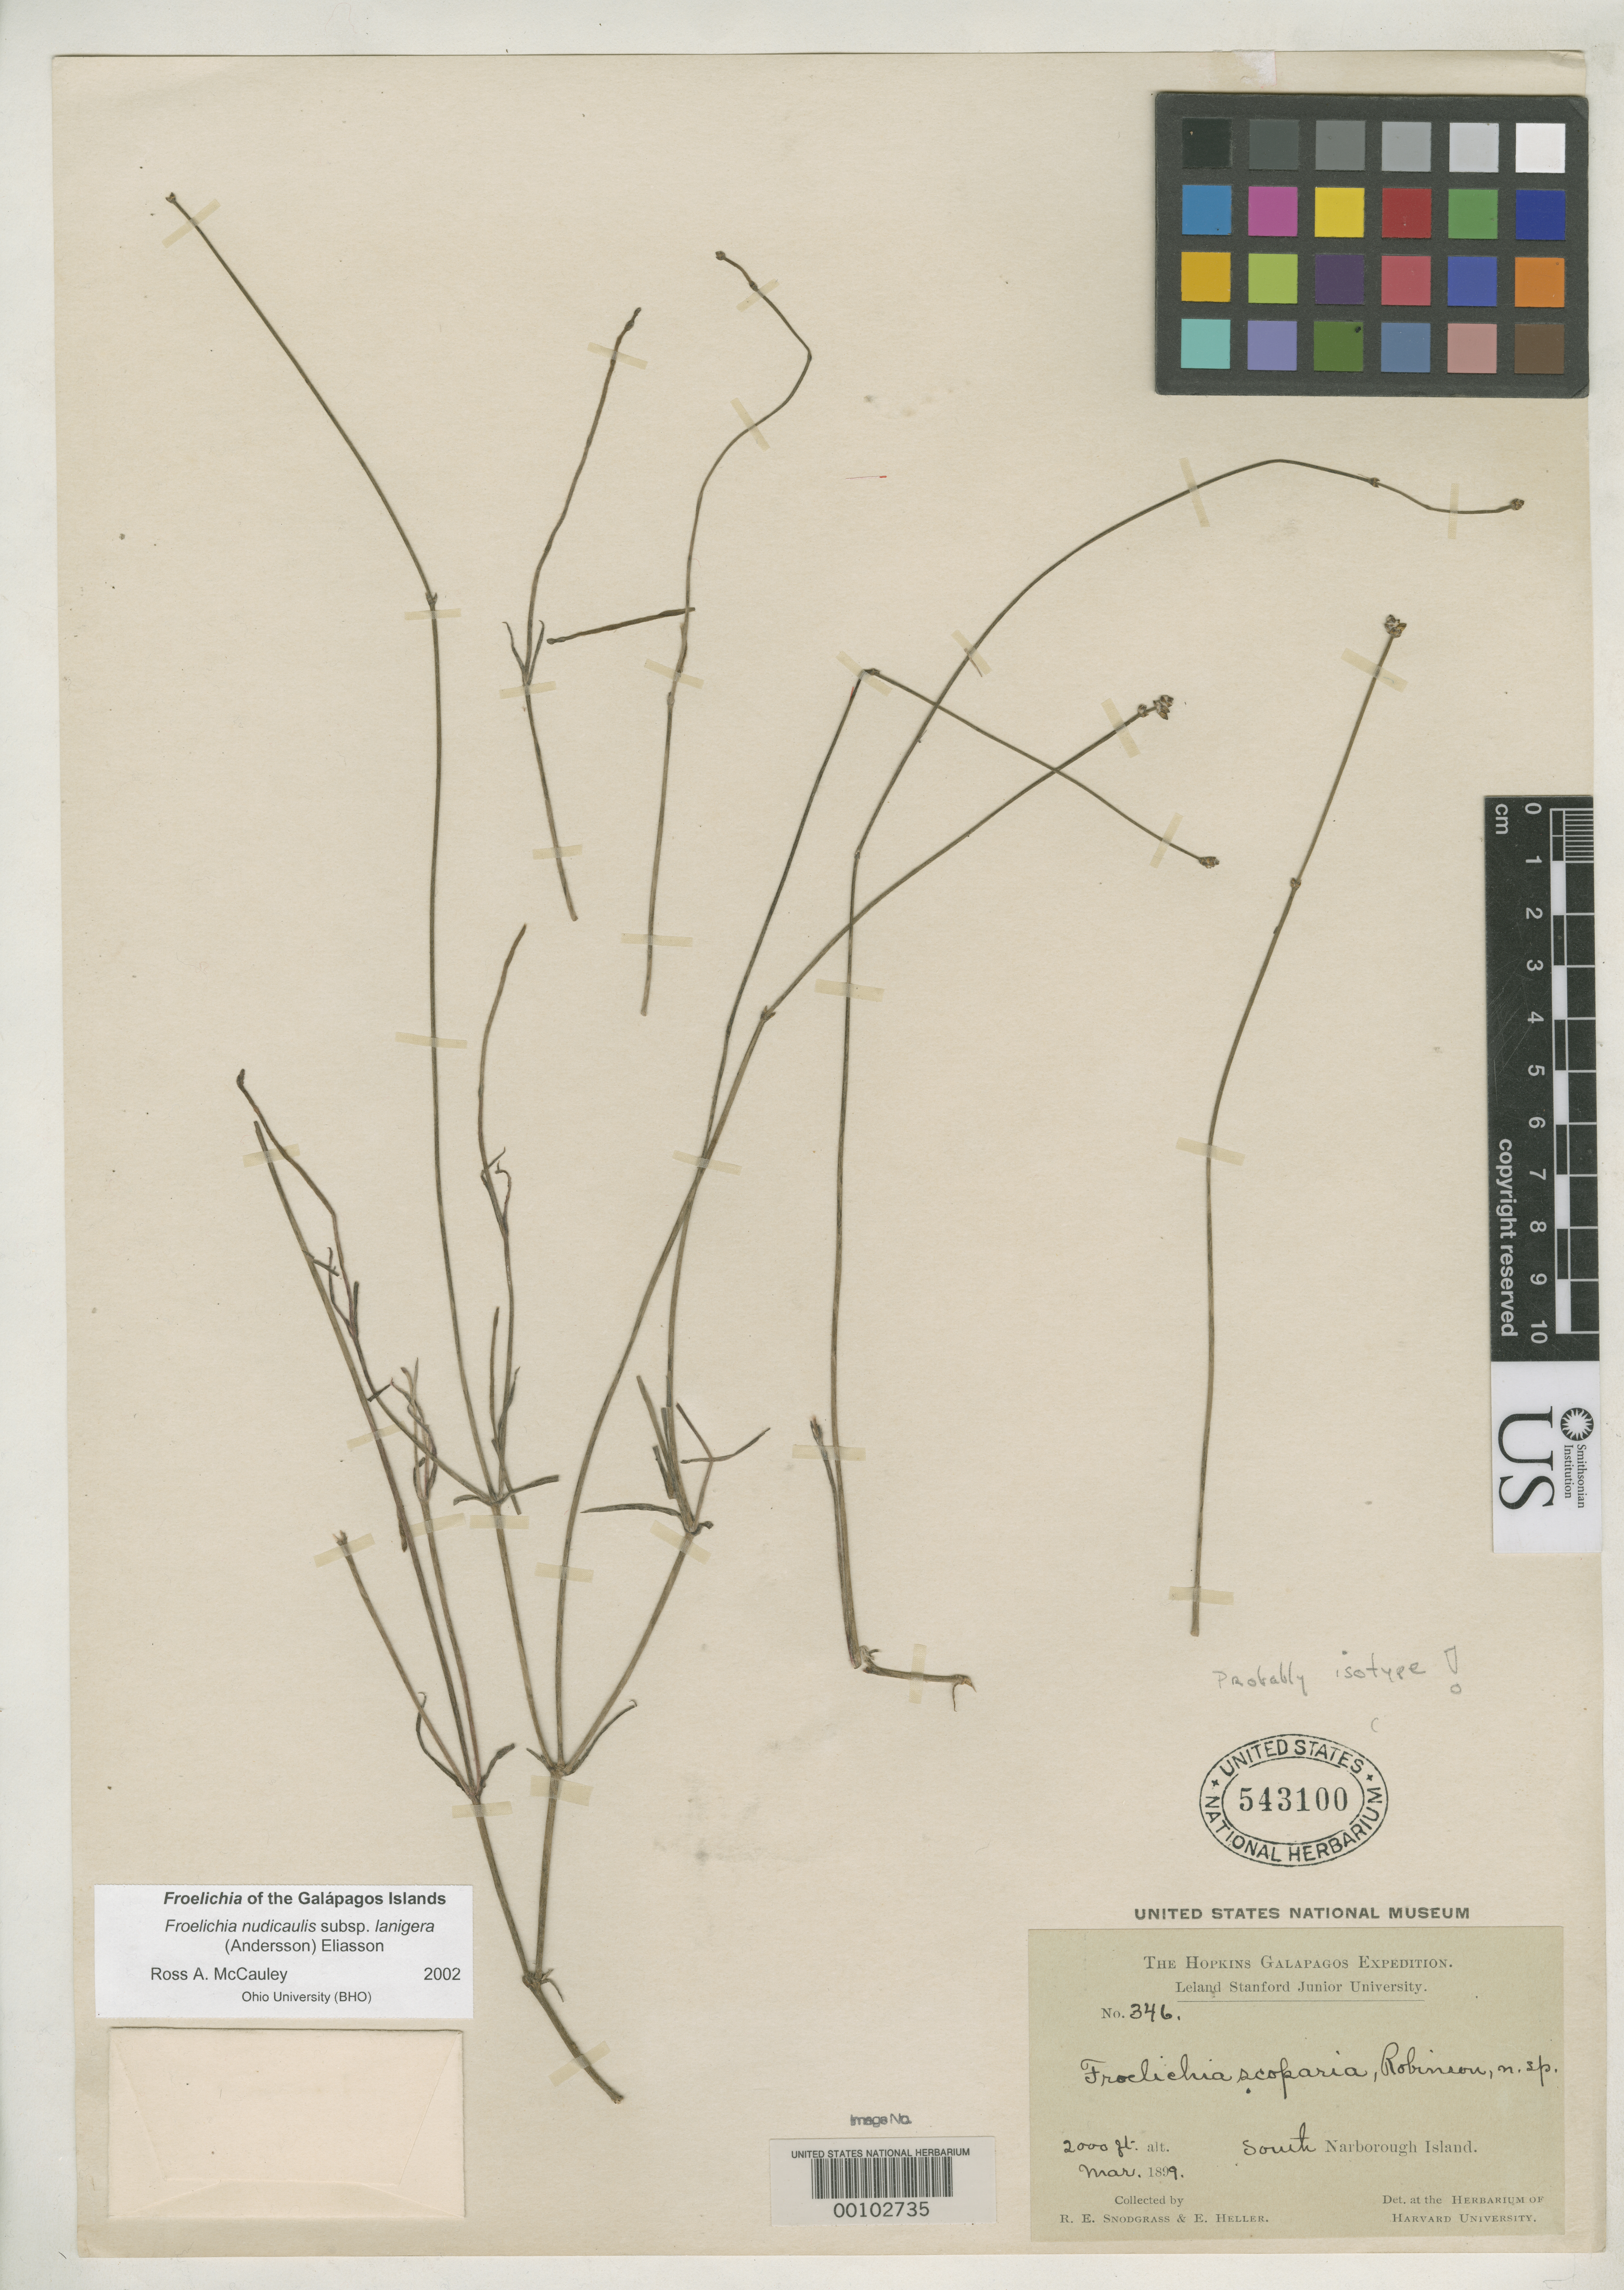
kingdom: Plantae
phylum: Tracheophyta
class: Magnoliopsida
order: Caryophyllales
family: Amaranthaceae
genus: Froelichia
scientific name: Froelichia scoparia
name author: B.L. Rob.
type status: Syntype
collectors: R. E. Snodgrass & E. G. Heller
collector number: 346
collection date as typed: Mar 1899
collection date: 1899-03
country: Ecuador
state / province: Colón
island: Fernandina [Narborough]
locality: South [Narborough I.]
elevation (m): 610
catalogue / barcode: US 543100